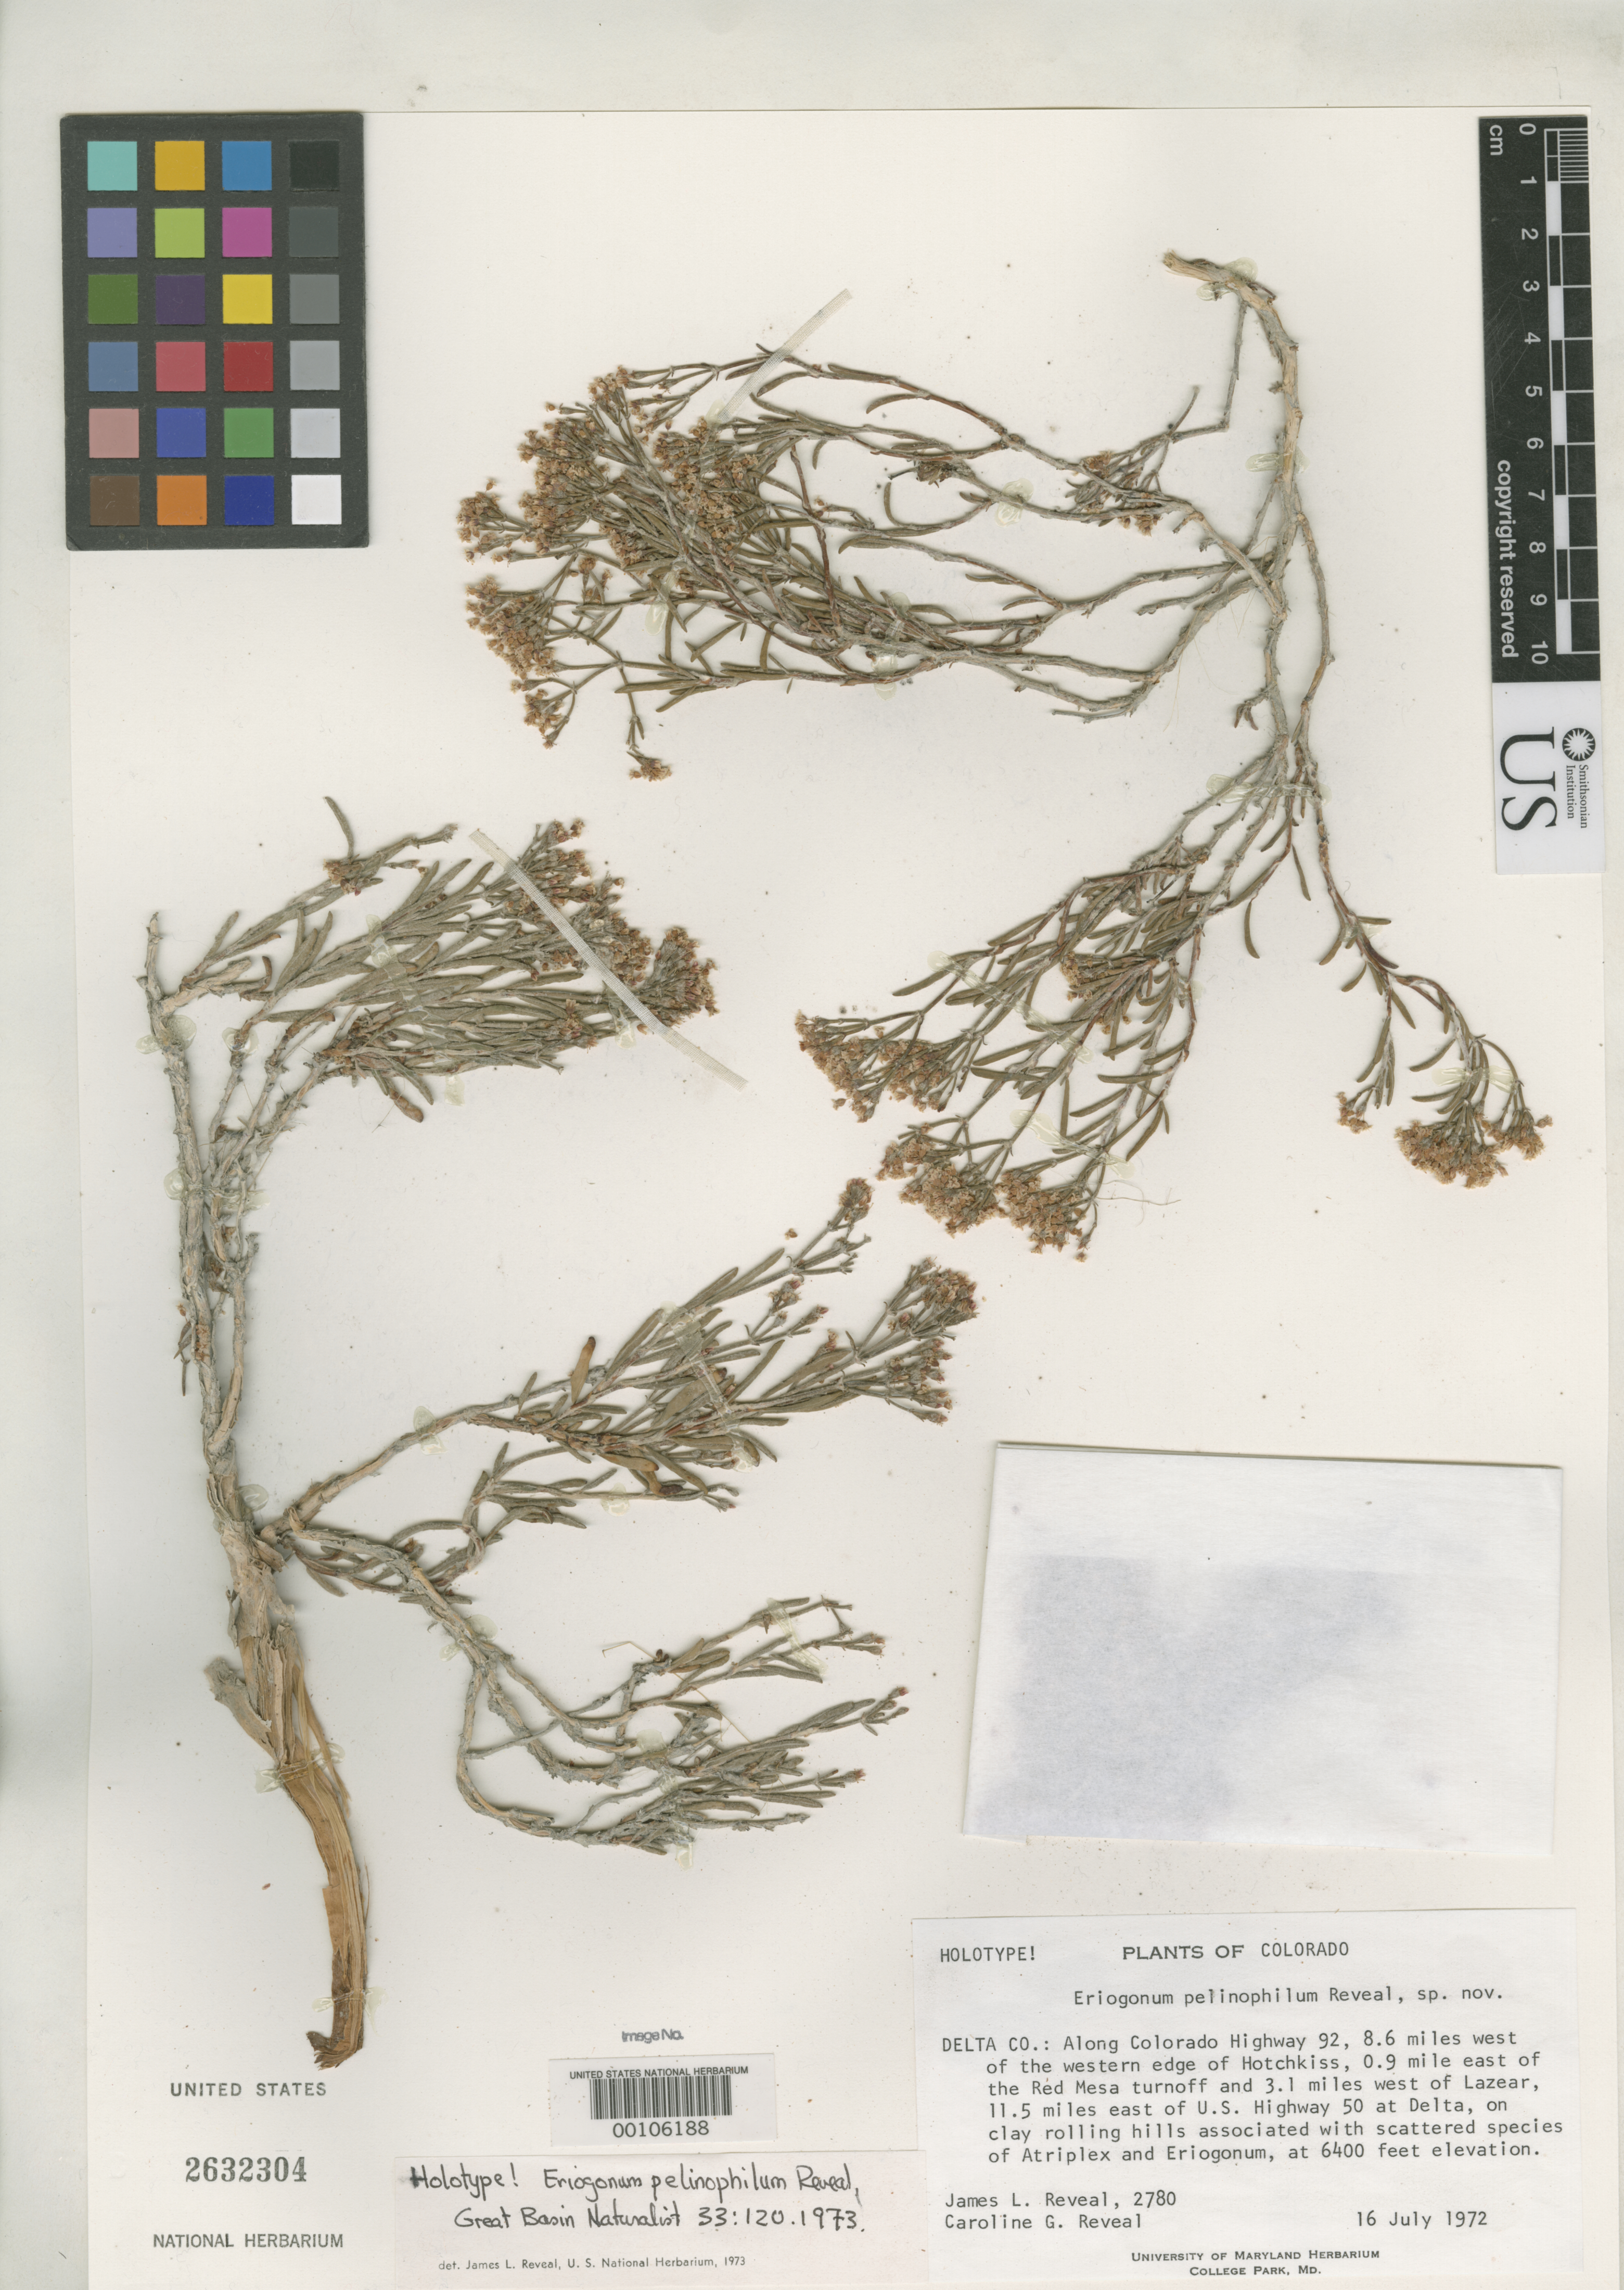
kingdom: Plantae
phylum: Tracheophyta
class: Magnoliopsida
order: Caryophyllales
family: Polygonaceae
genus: Eriogonum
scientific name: Eriogonum pelinophilum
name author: Reveal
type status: Holotype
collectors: J. L. Reveal & C. G. Reveal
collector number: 2780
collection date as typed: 16 Jul 1972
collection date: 1972-07-16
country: United States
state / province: Colorado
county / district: Delta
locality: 3 mi W of Lazear.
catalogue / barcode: US 2632304